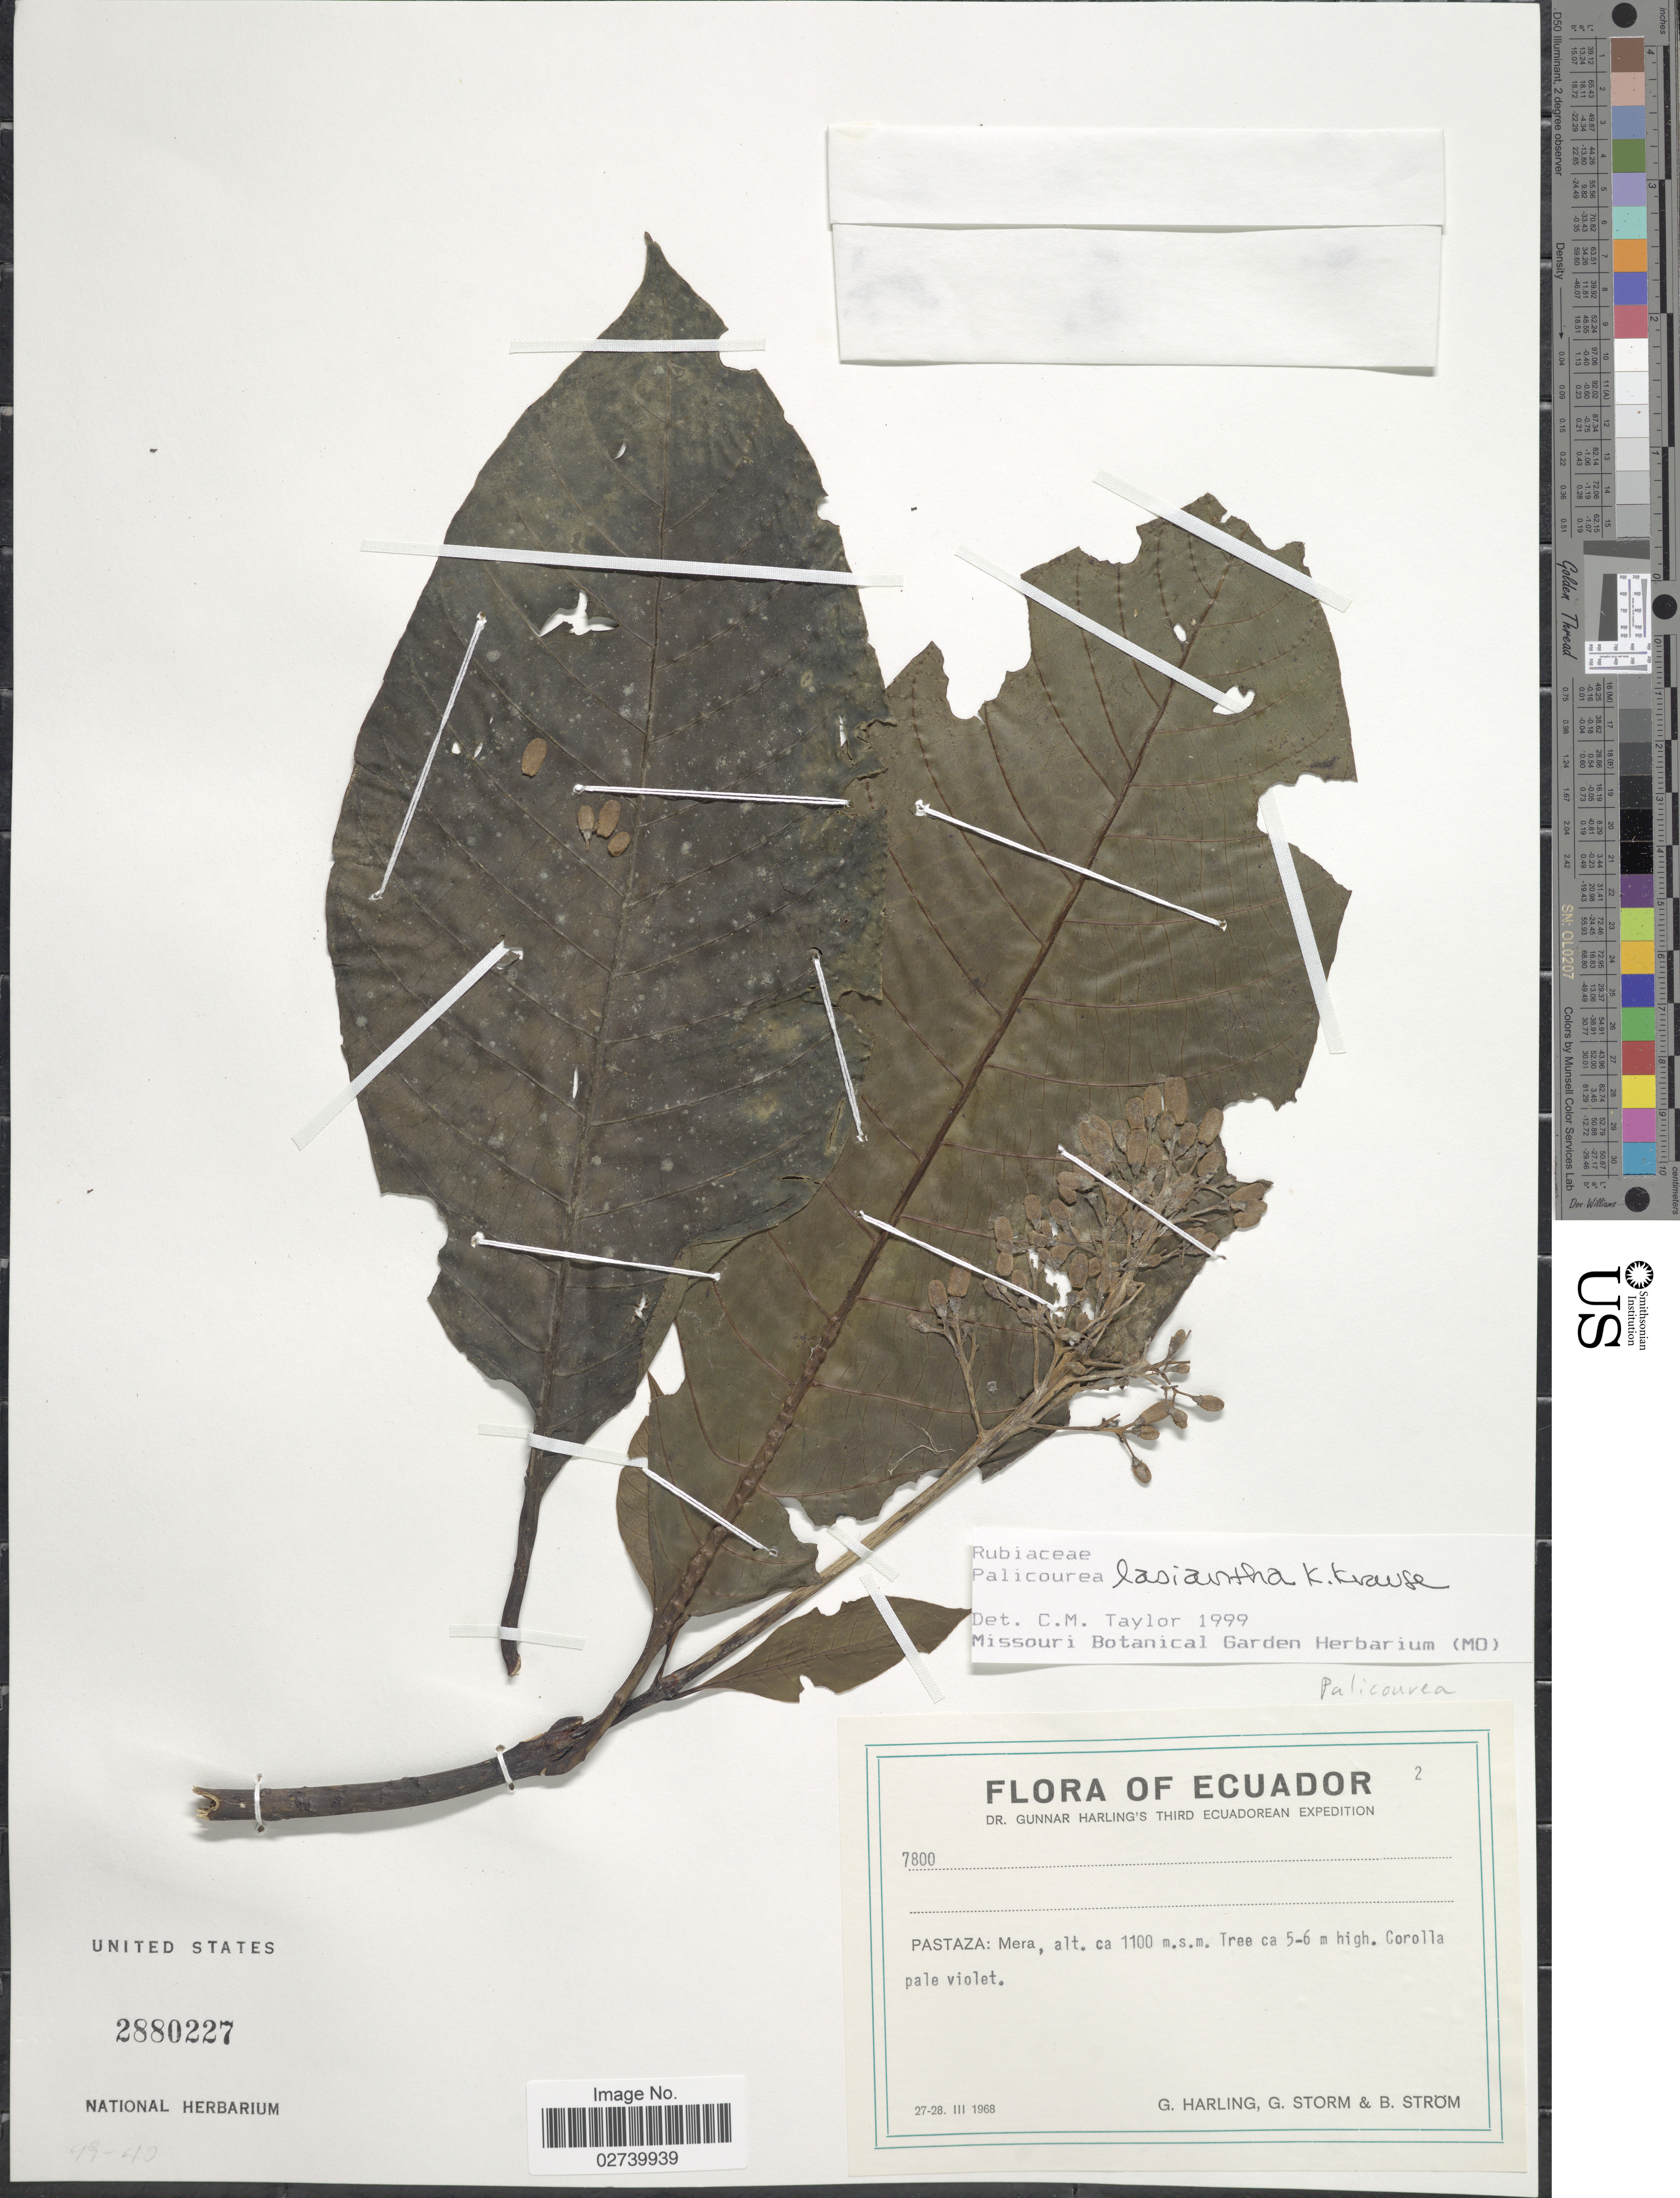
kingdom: Plantae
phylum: Tracheophyta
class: Magnoliopsida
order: Gentianales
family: Rubiaceae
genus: Palicourea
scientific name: Palicourea lasiantha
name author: Krause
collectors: G. Harling, G. Storm & B. Ström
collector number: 7800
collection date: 1968-03-27/1968-03-28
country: Ecuador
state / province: Pastaza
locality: Mera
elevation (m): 1100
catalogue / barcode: US 2880227